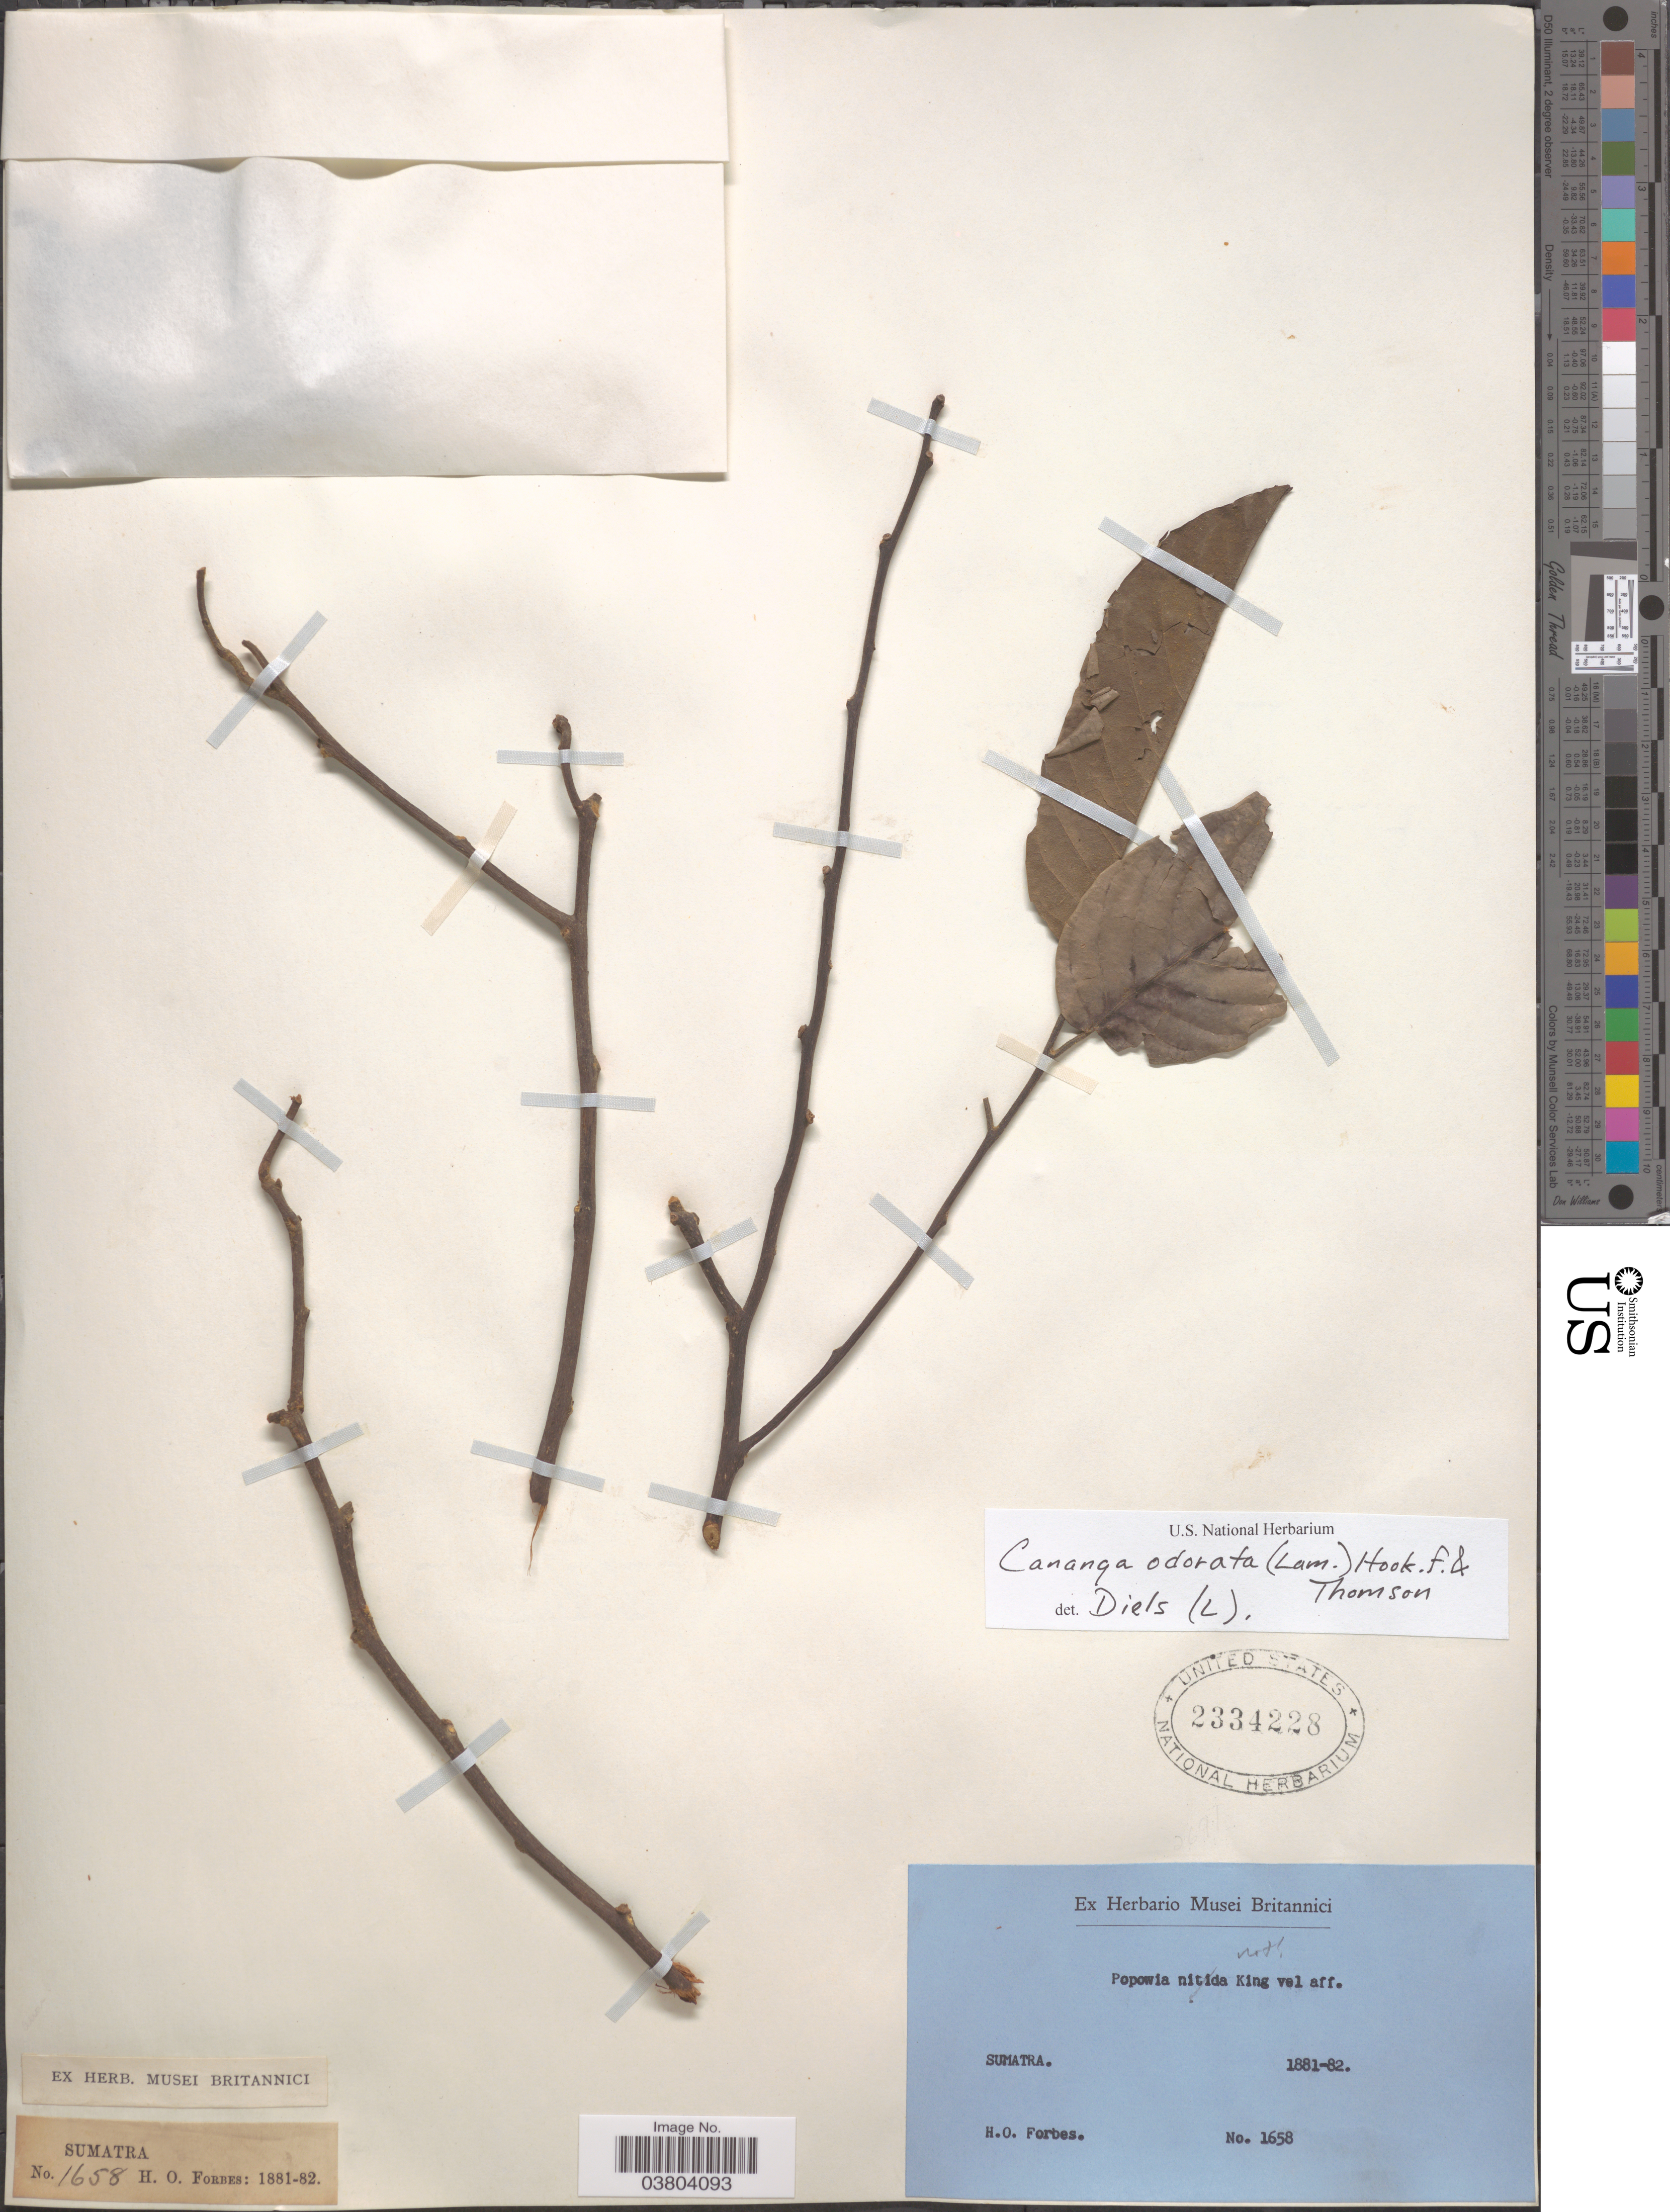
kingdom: Plantae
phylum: Tracheophyta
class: Magnoliopsida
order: Magnoliales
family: Annonaceae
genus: Cananga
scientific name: Cananga odorata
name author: (Lam.) Hook. f. & Thomson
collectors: H. O. Forbes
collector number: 1658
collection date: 1881/1882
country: Indonesia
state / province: Sumatra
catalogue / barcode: US 2334228